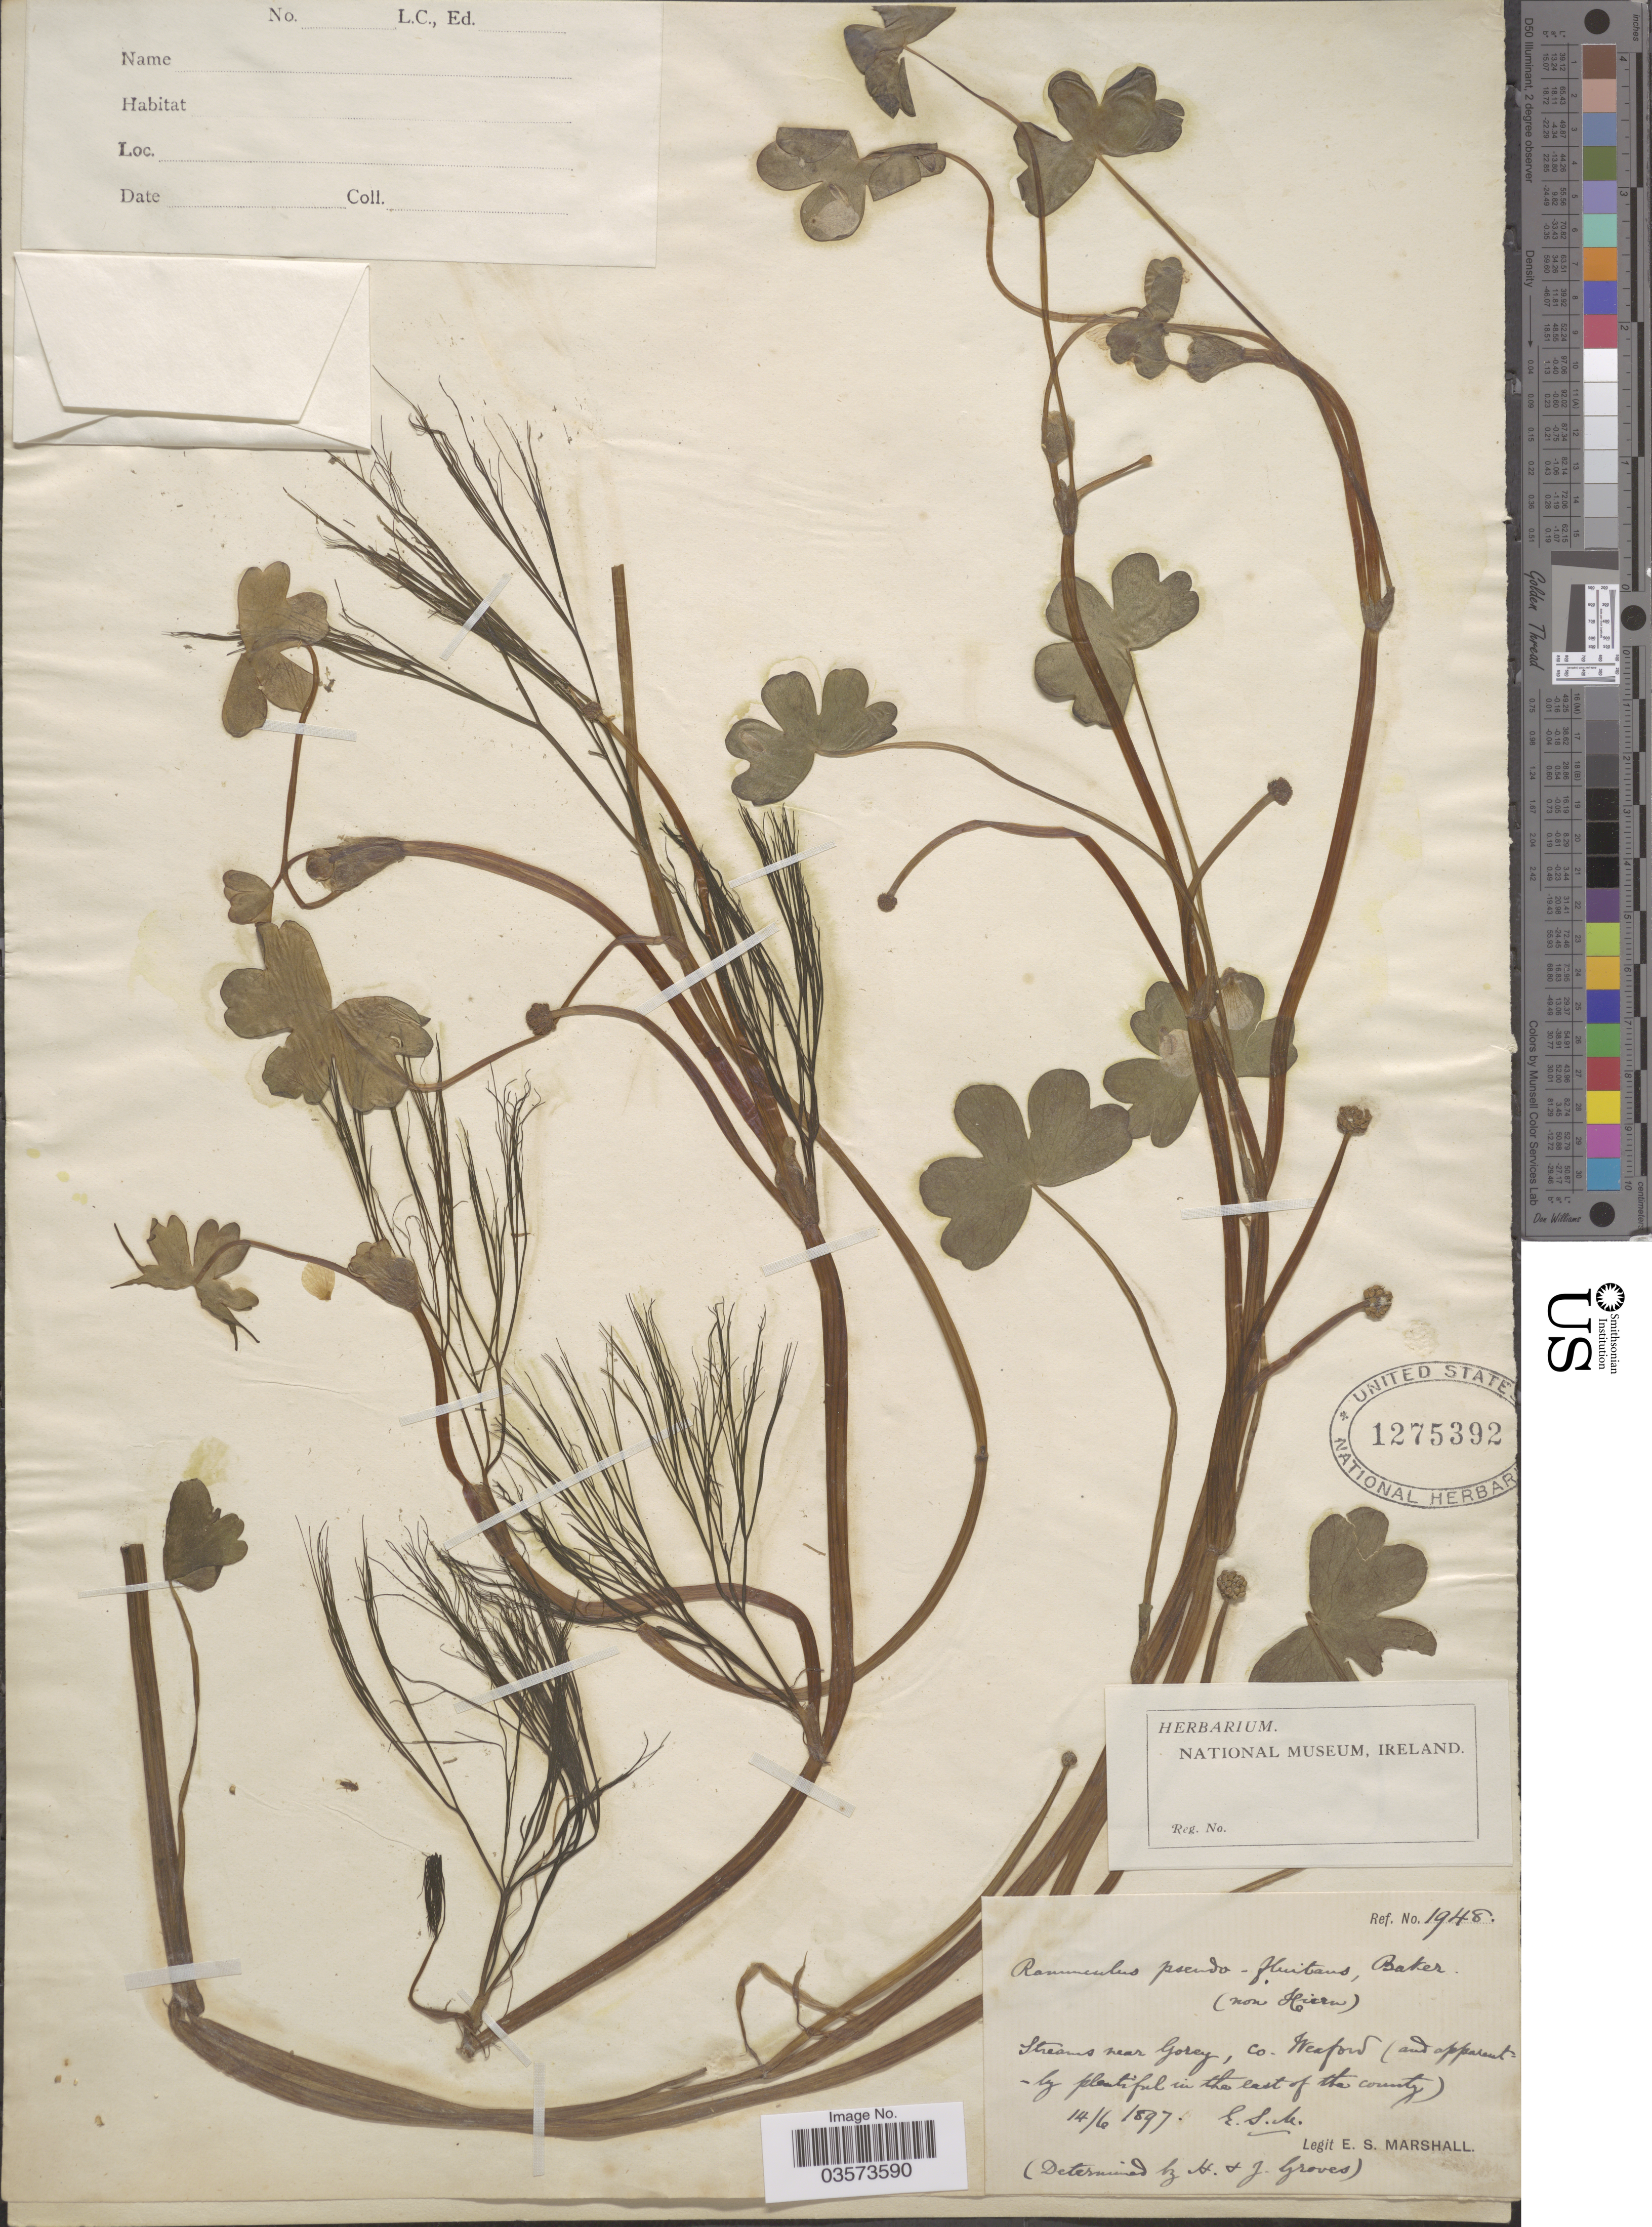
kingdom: Plantae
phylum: Tracheophyta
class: Magnoliopsida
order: Ranunculales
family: Ranunculaceae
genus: Ranunculus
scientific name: Ranunculus pseudofluitans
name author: Newbould ex Baker & Foggitt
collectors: E. S. Marshall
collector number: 1948?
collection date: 1897-06-14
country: Ireland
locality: Streams near Gorey, Co. Wexford (and apparently plentiful in the east of the county).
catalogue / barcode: US 1275392